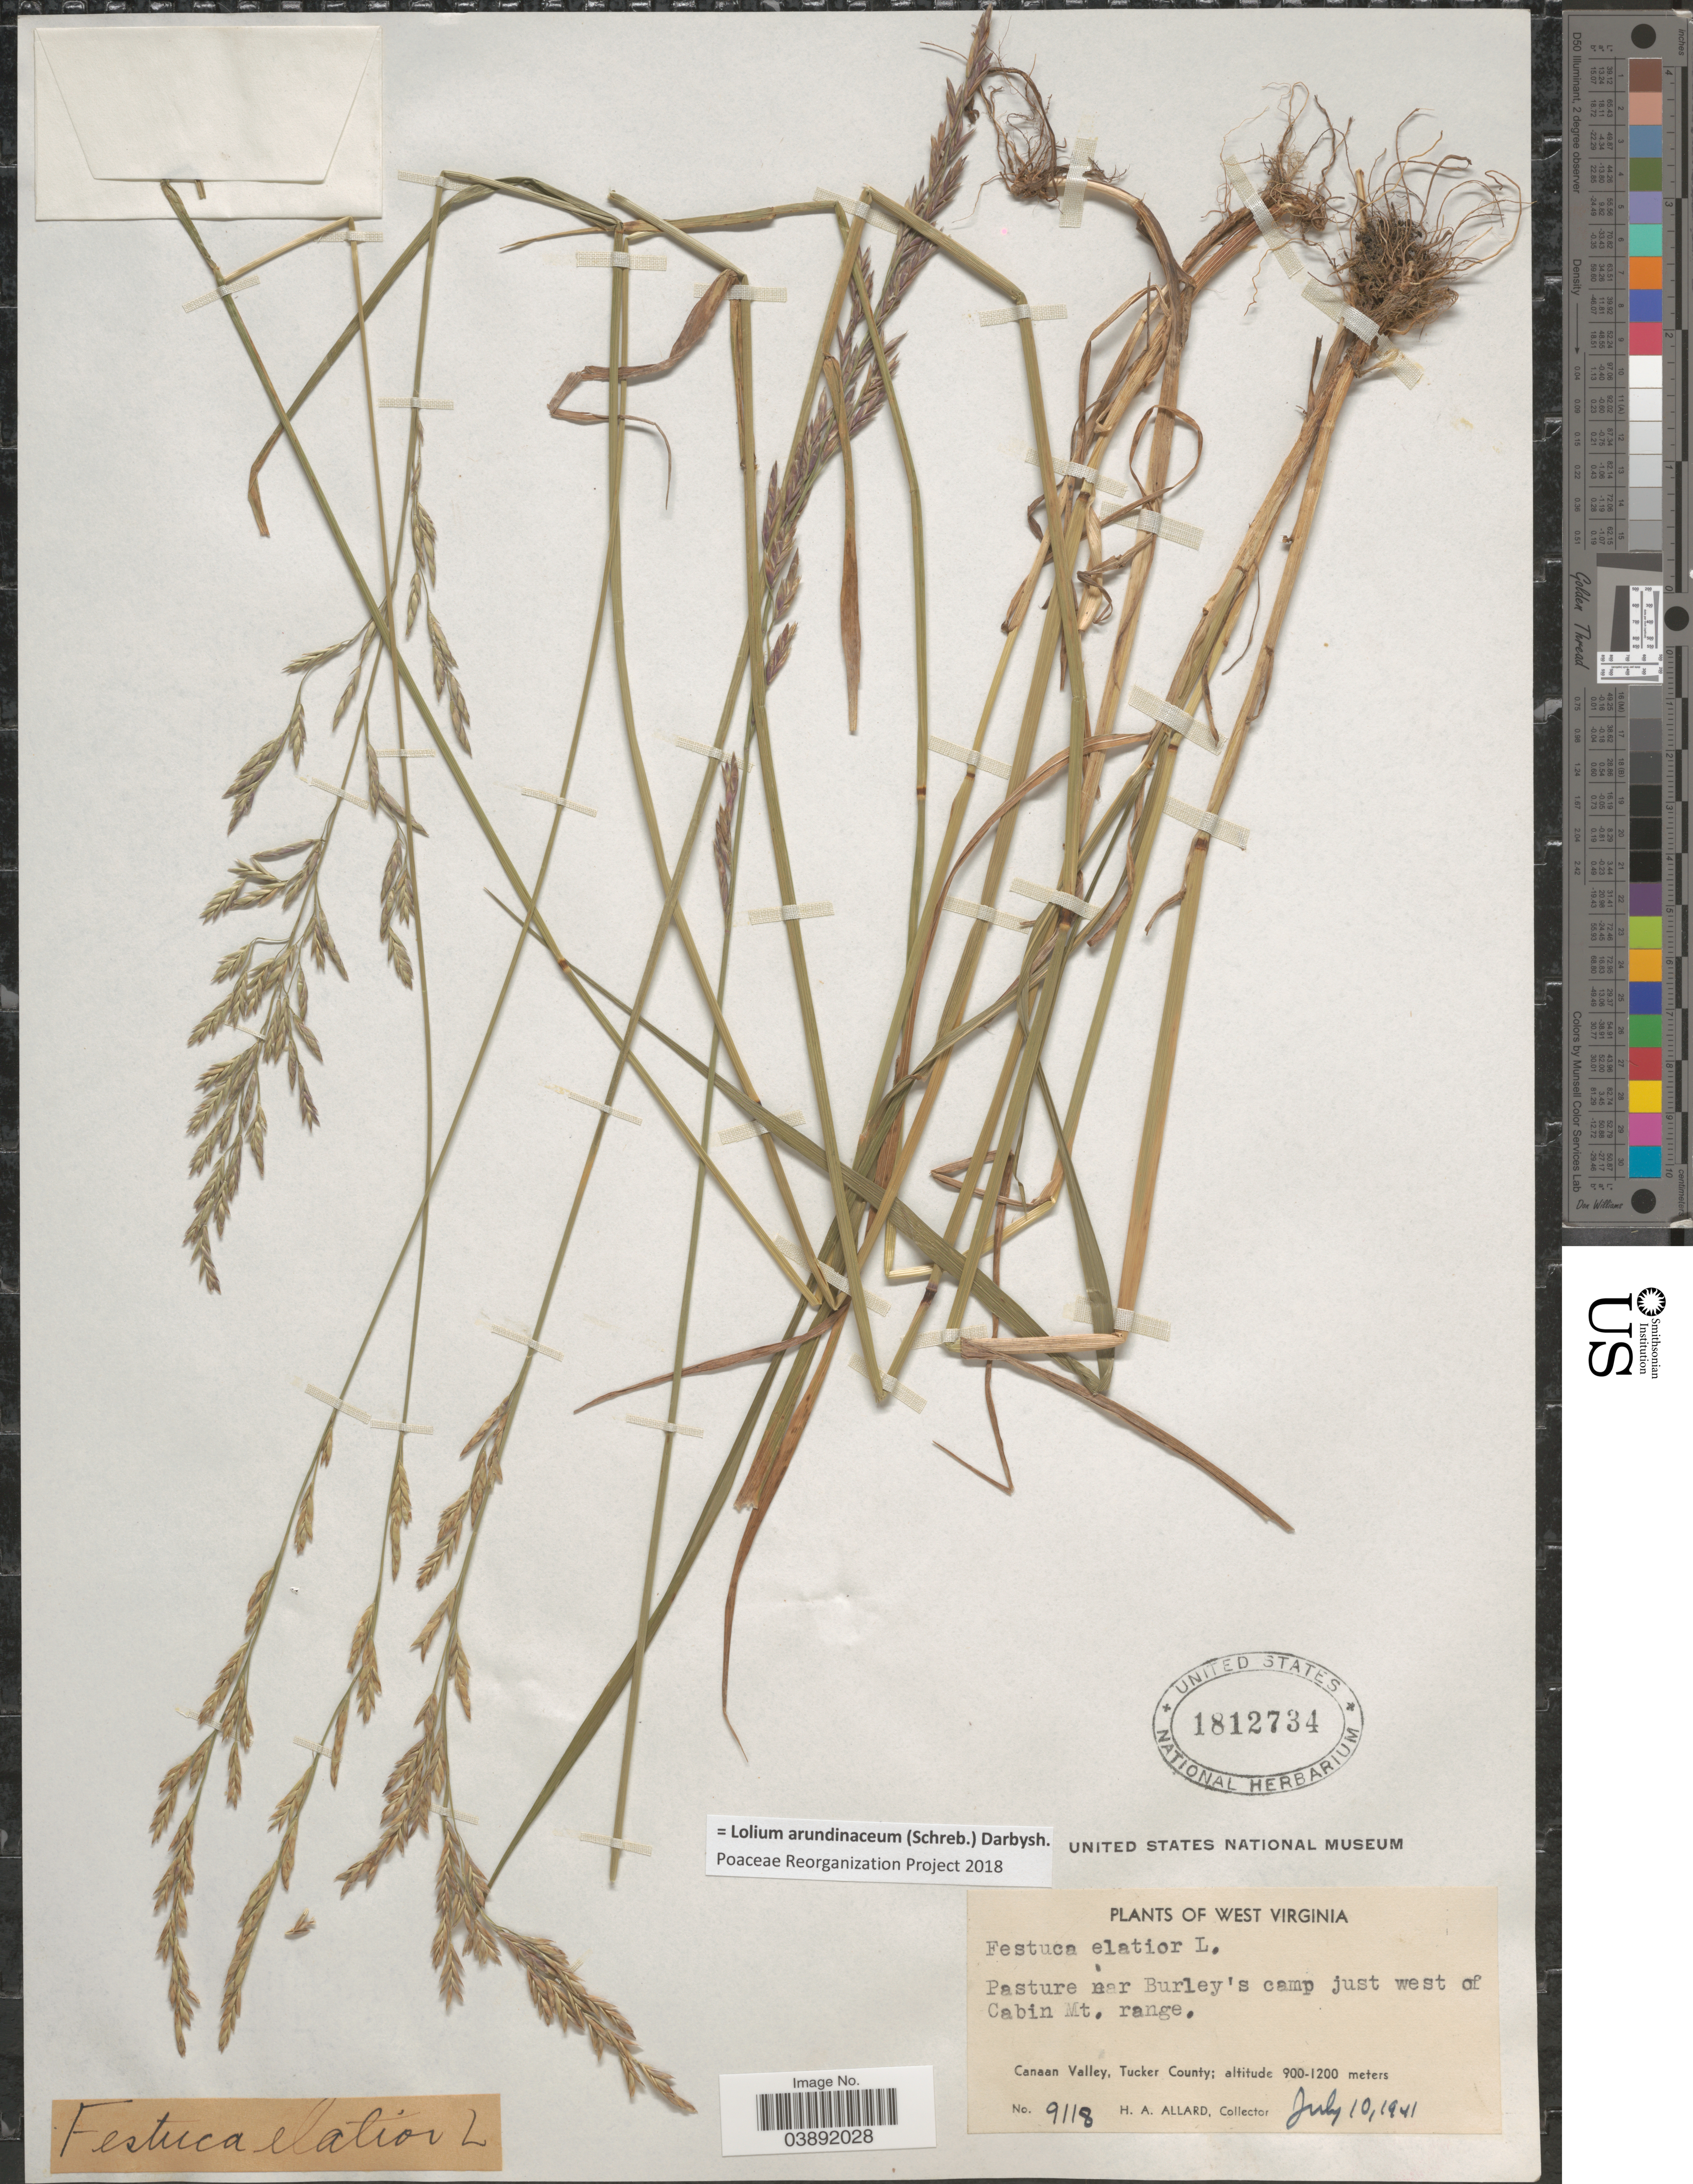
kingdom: Plantae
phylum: Tracheophyta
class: Liliopsida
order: Poales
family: Poaceae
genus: Lolium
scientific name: Lolium arundinaceum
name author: (Schreb.) Darbysh.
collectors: H. A. Allard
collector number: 9118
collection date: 1941-07-10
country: United States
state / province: West Virginia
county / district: Tucker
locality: Pasture near Burley's camp just west of Cabin Mt. range. Canaan Valley, Tucker County.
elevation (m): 900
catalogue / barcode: US 1812734